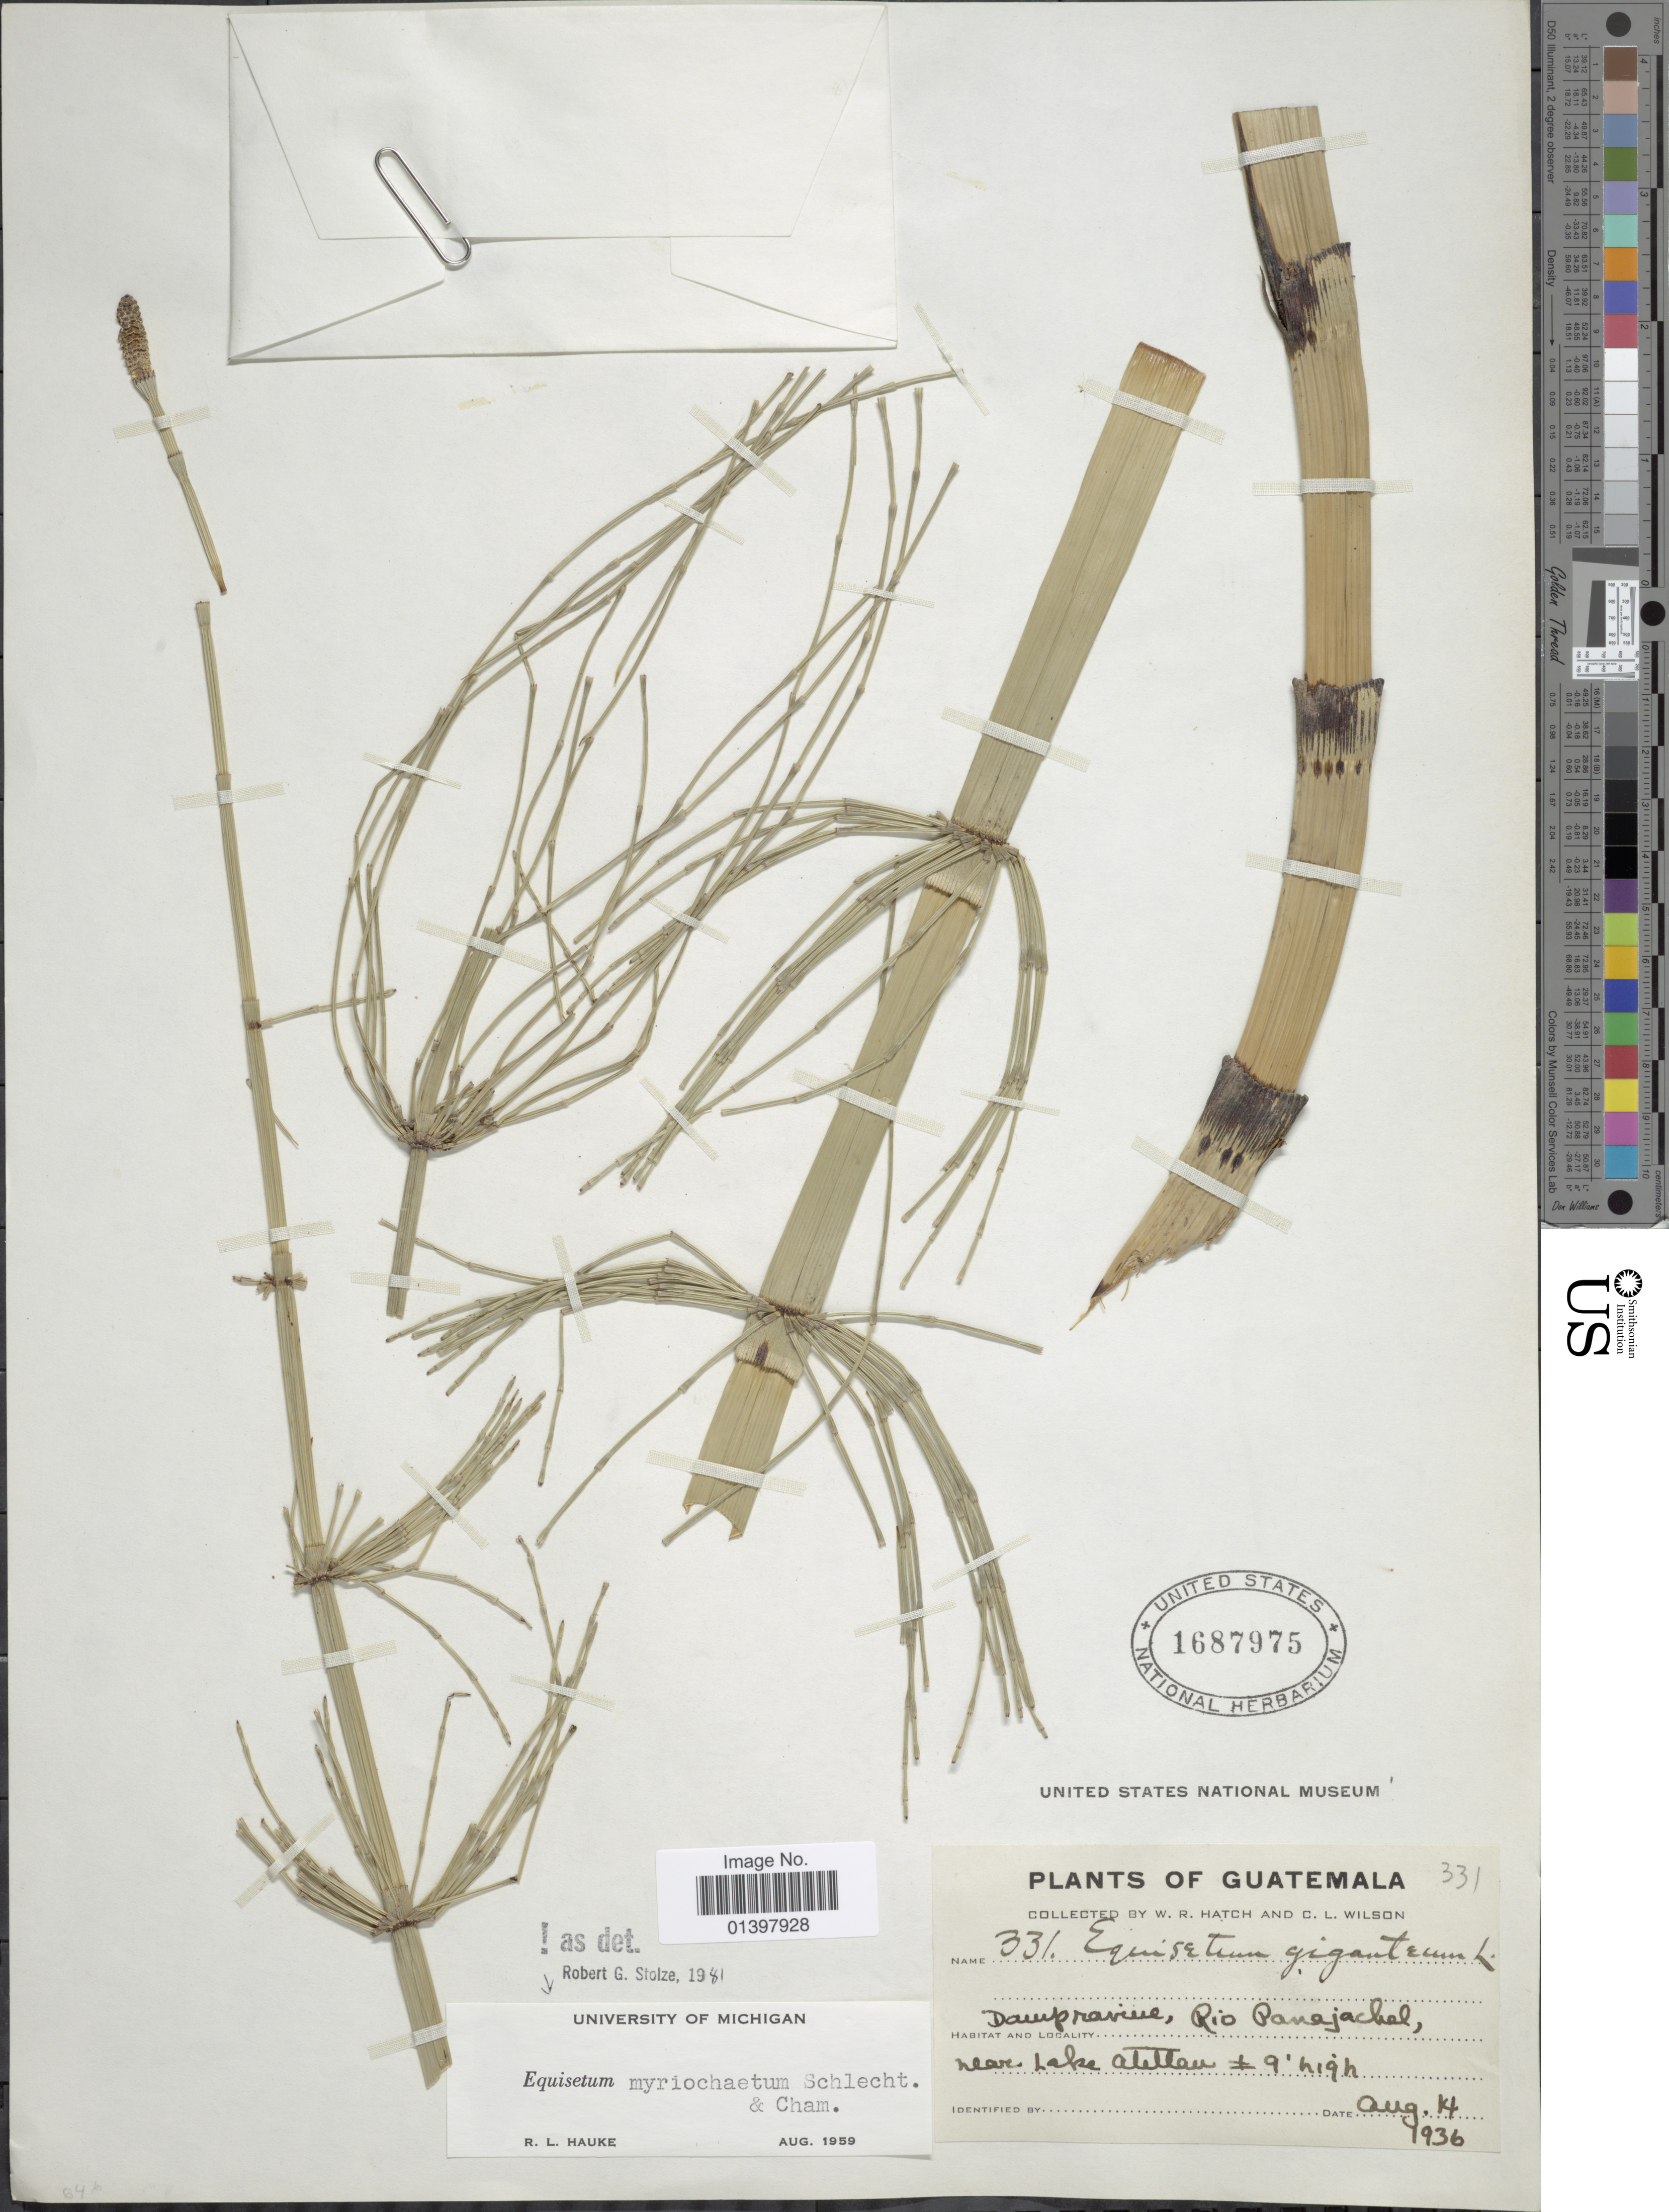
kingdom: Plantae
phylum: Tracheophyta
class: Polypodiopsida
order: Equisetales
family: Equisetaceae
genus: Equisetum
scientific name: Equisetum myriochaetum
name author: Schltdl. & Cham.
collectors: W. Hatch & C. L. Wilson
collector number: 331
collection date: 1936-08-14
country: Guatemala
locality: Damp Ravine, Rio Panajachel, near Lake Atitlan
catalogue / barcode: US 1687975